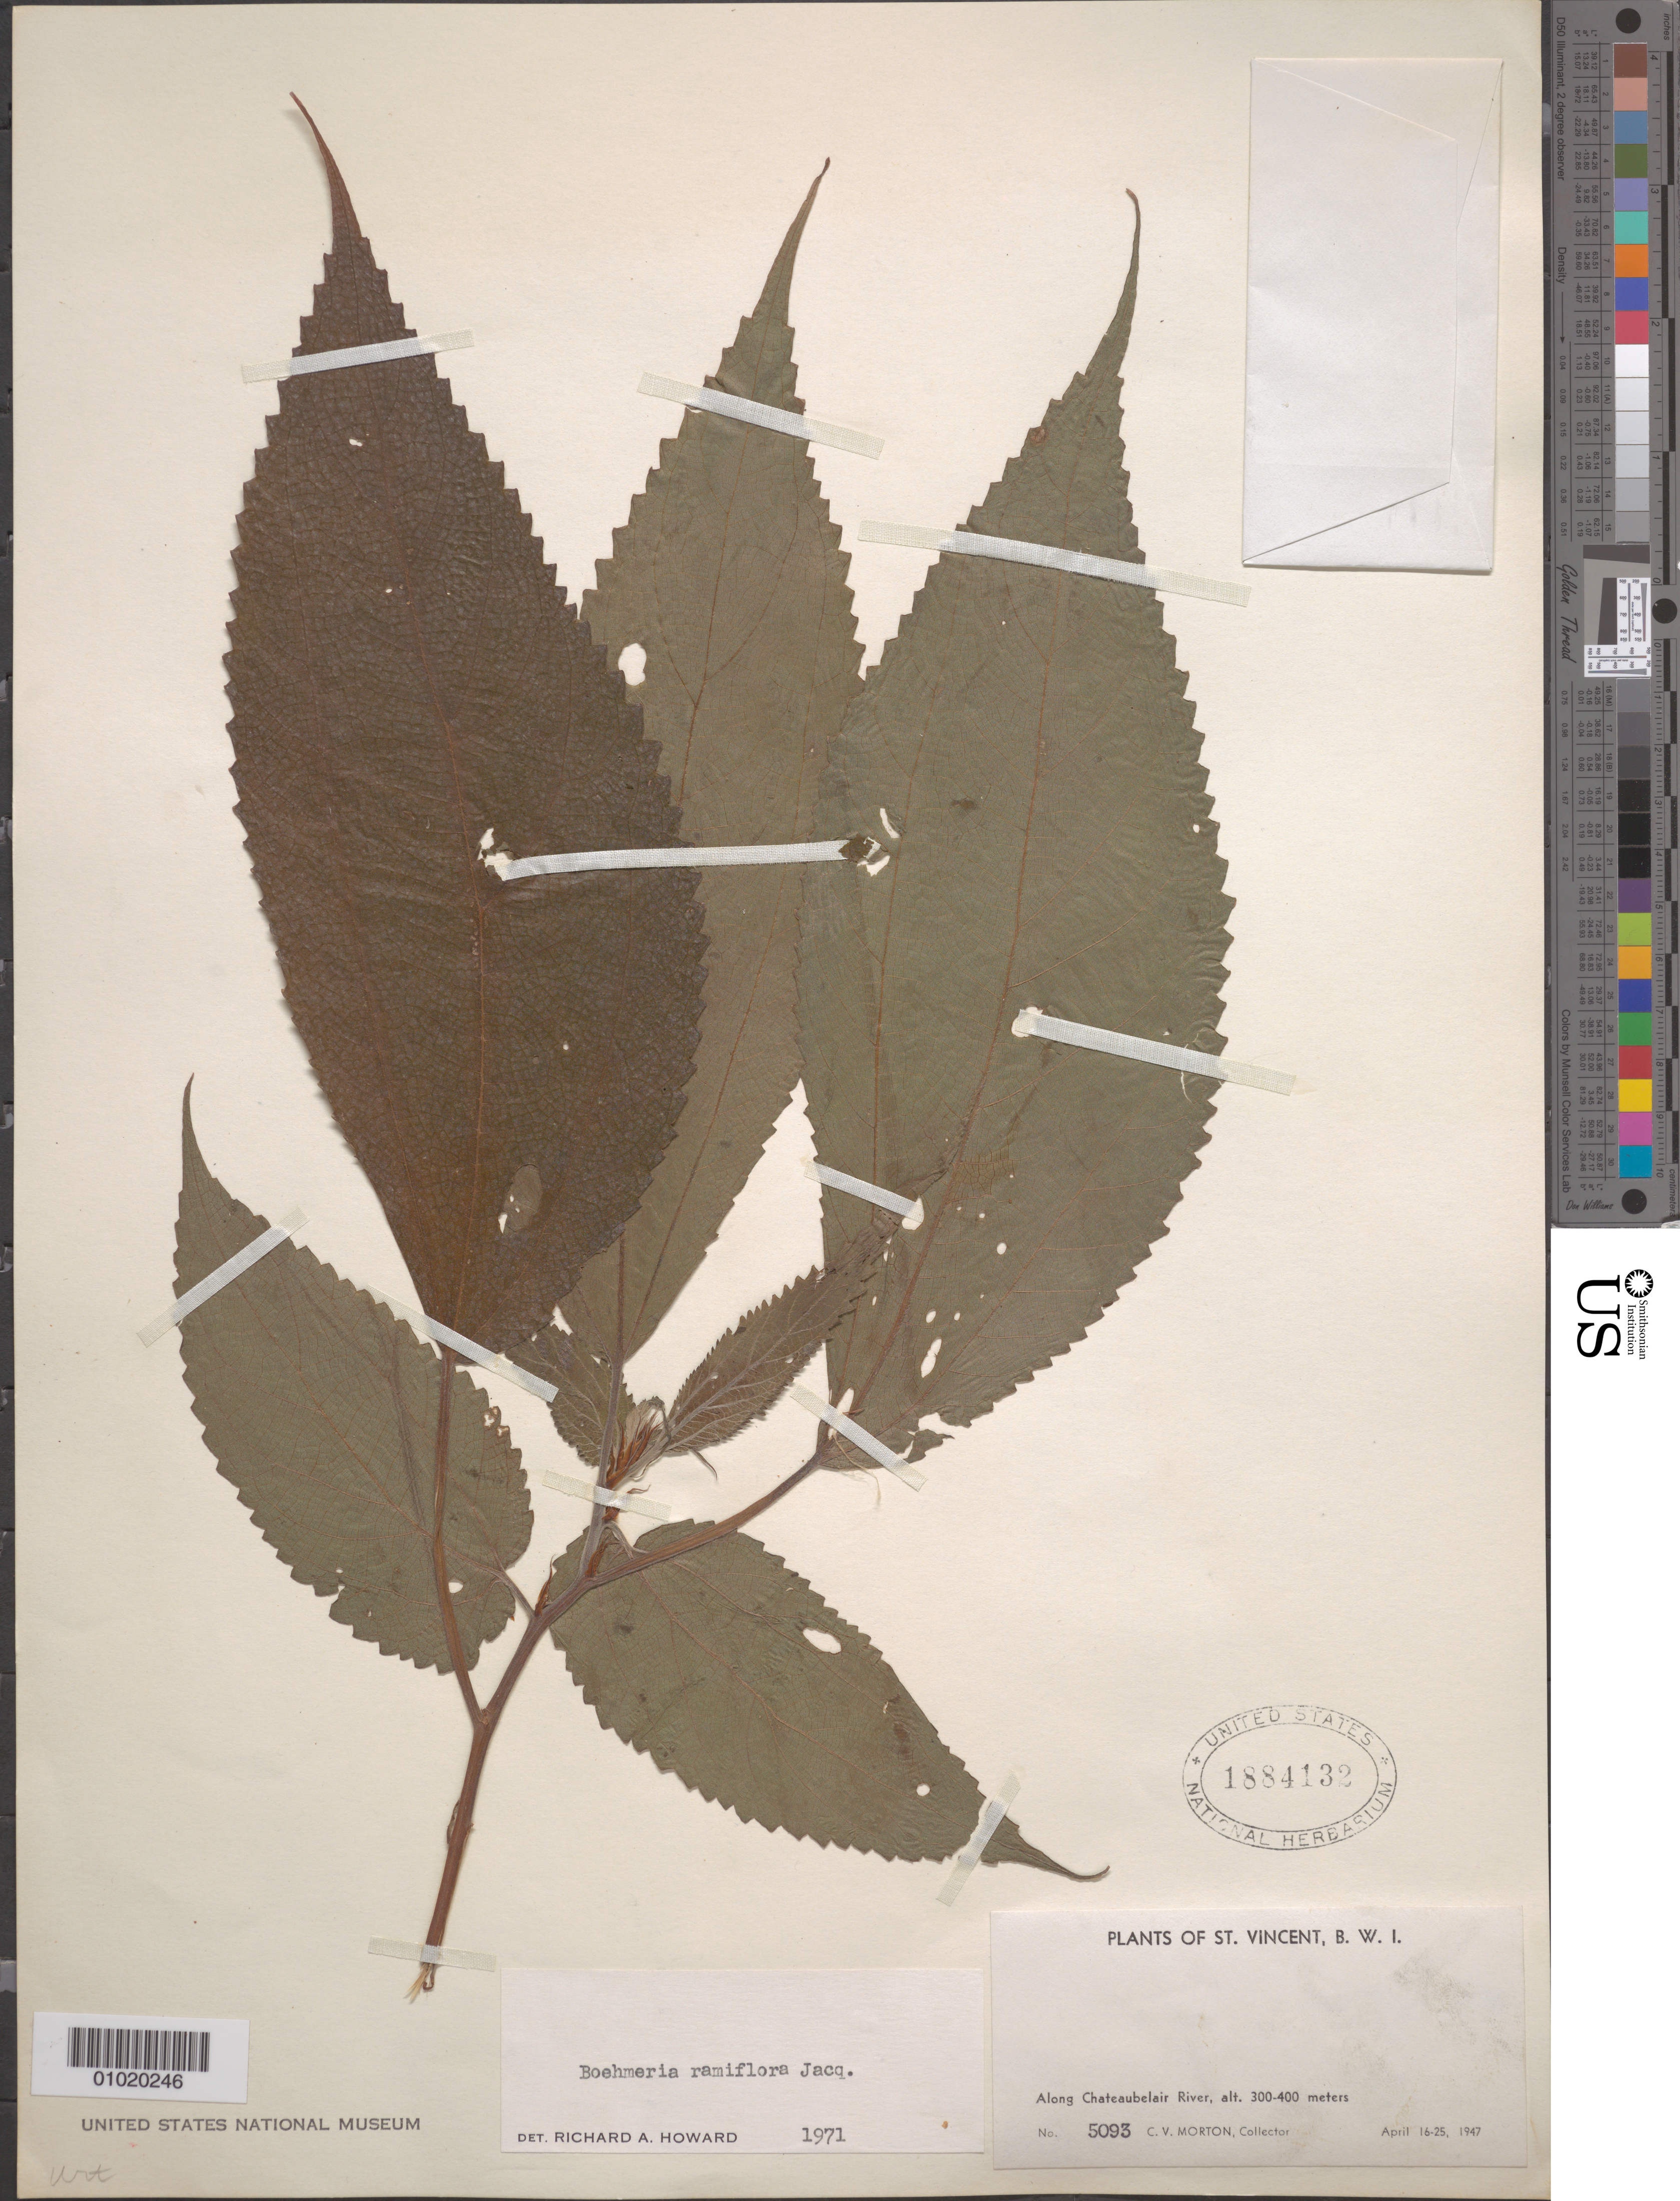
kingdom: Plantae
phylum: Tracheophyta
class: Magnoliopsida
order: Rosales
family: Urticaceae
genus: Boehmeria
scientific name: Boehmeria ramiflora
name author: Jacq.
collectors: C. V. Morton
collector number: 5093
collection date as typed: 16 Apr 1947 to 25 Apr 1947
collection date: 1947-04-16/1947-04-25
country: St. Vincent - Grenadines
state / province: Saint David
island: St. Vincent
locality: Along Chateaubelair River.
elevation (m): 300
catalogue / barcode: US 1884132